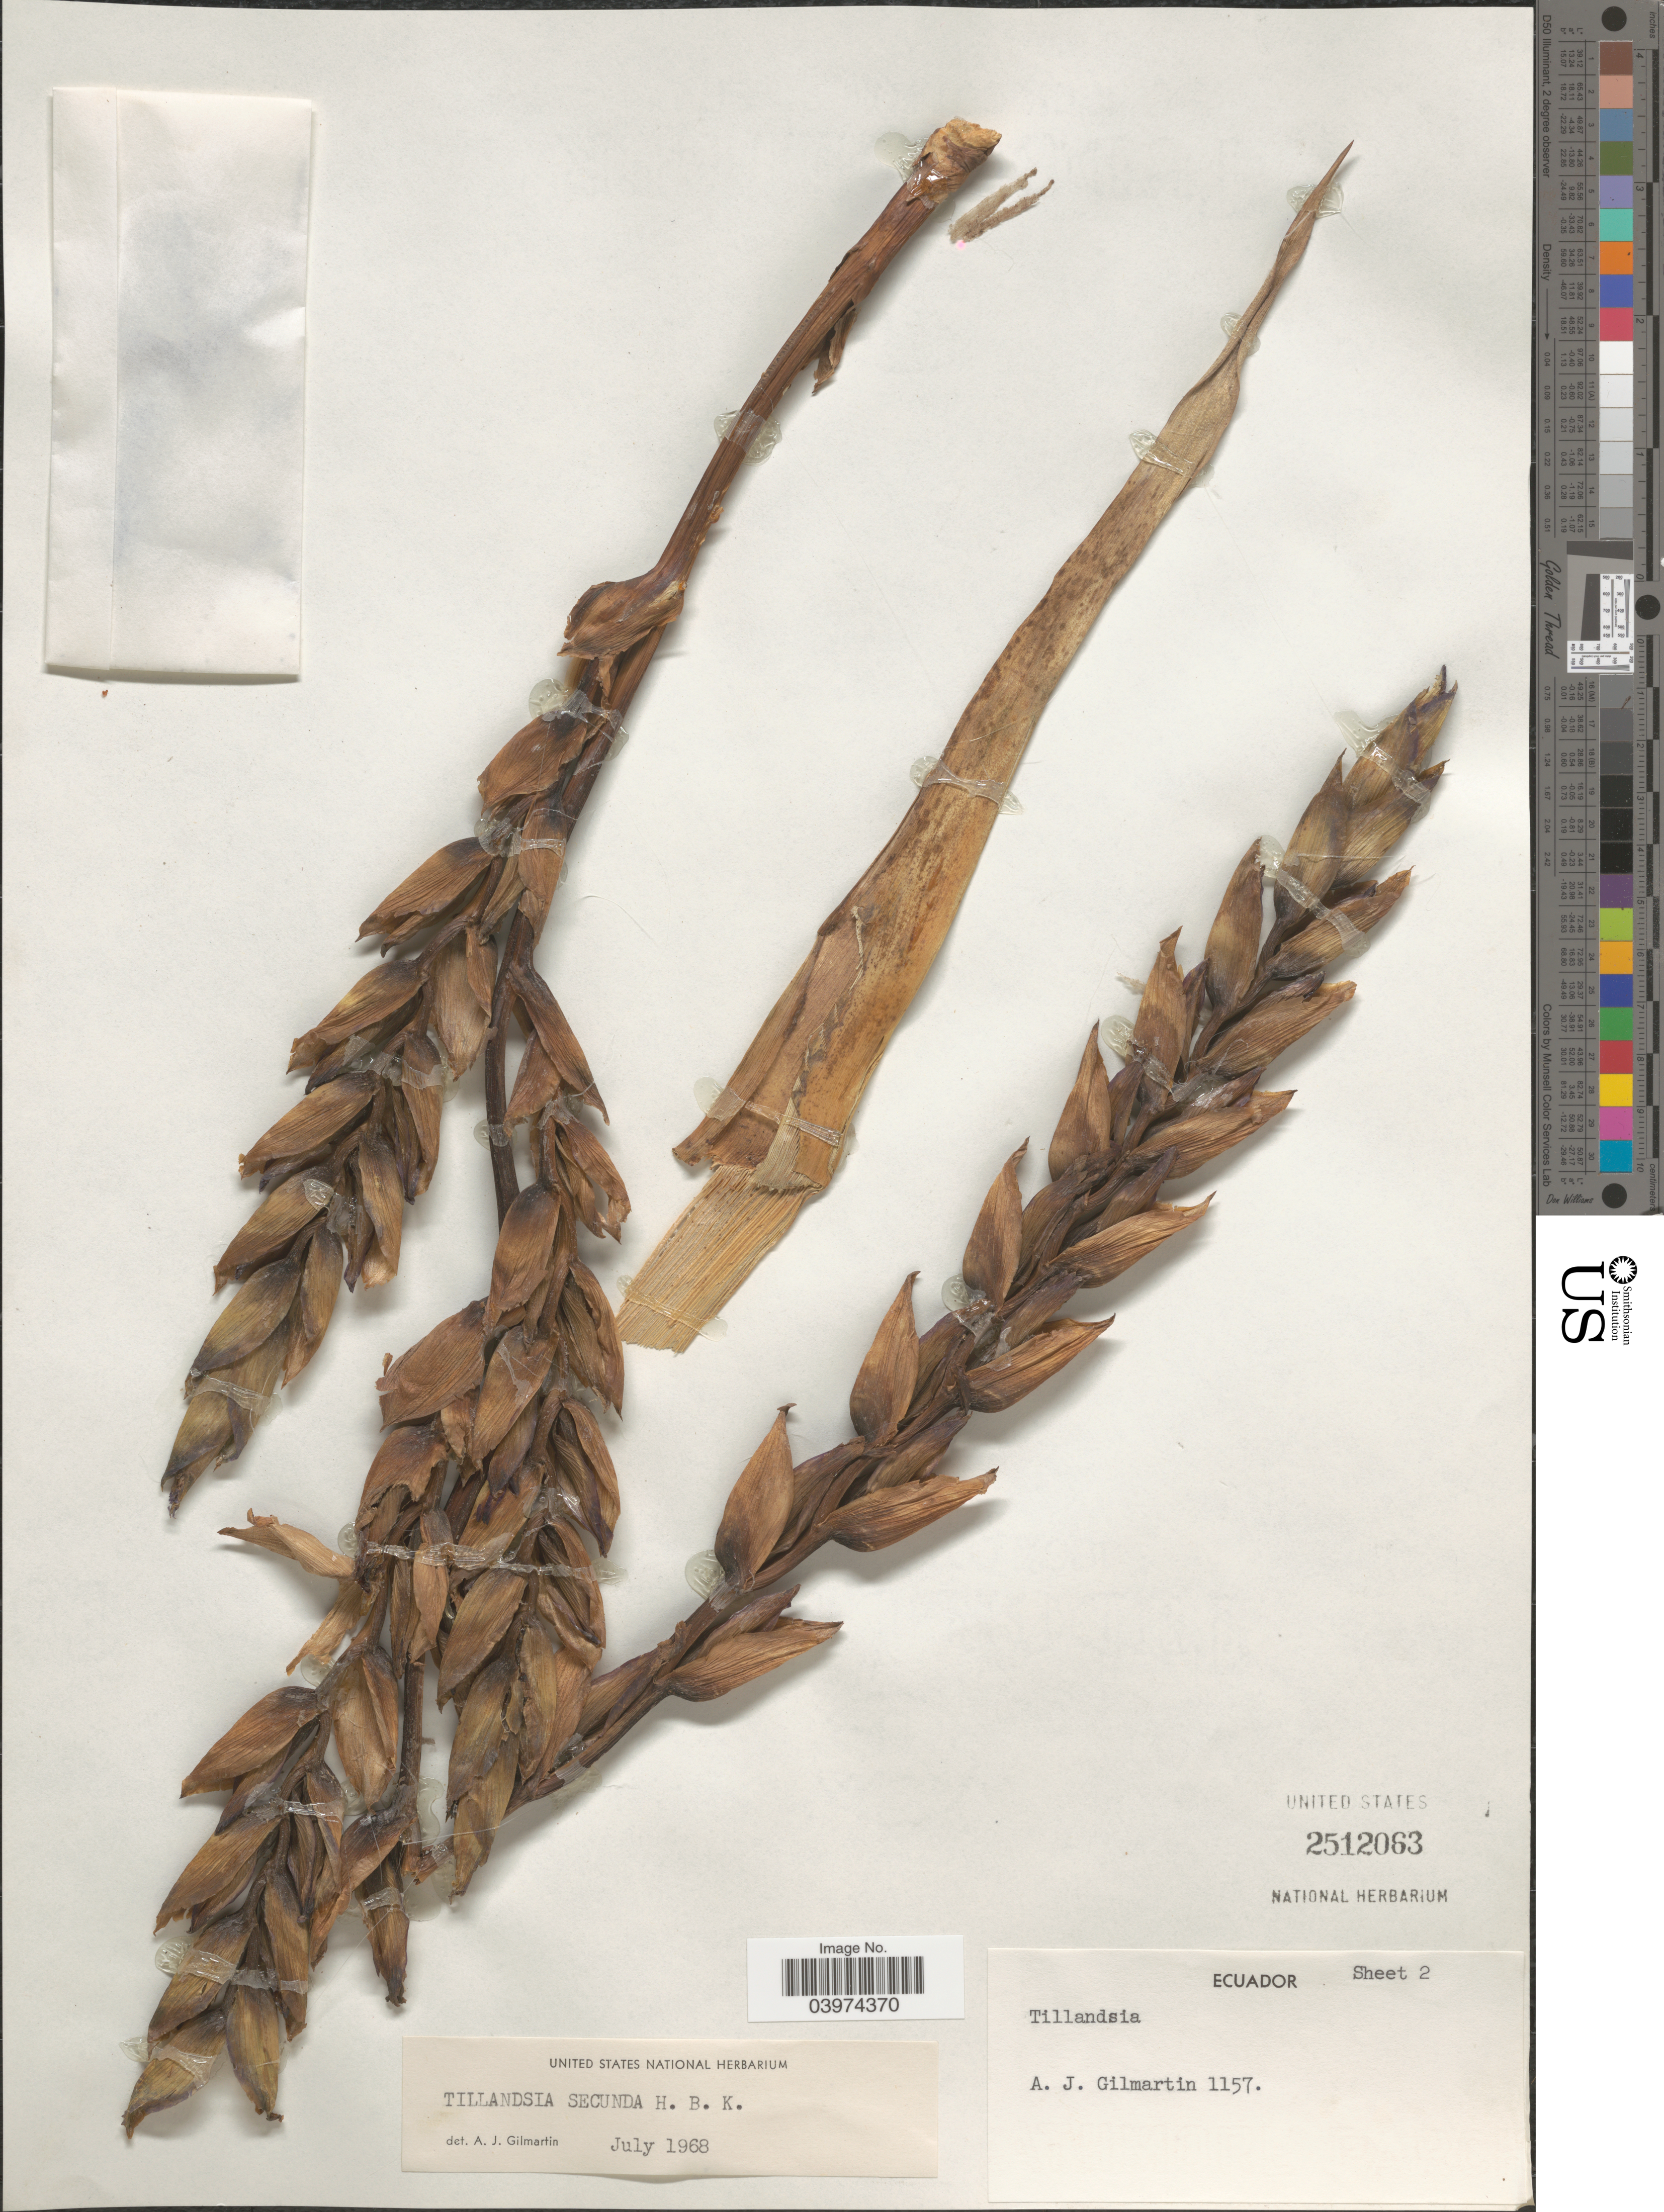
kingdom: Plantae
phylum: Tracheophyta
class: Liliopsida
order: Poales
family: Bromeliaceae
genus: Tillandsia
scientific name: Tillandsia secunda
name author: Kunth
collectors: A. J. Gilmartin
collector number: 1157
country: Ecuador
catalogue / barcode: US 2512063